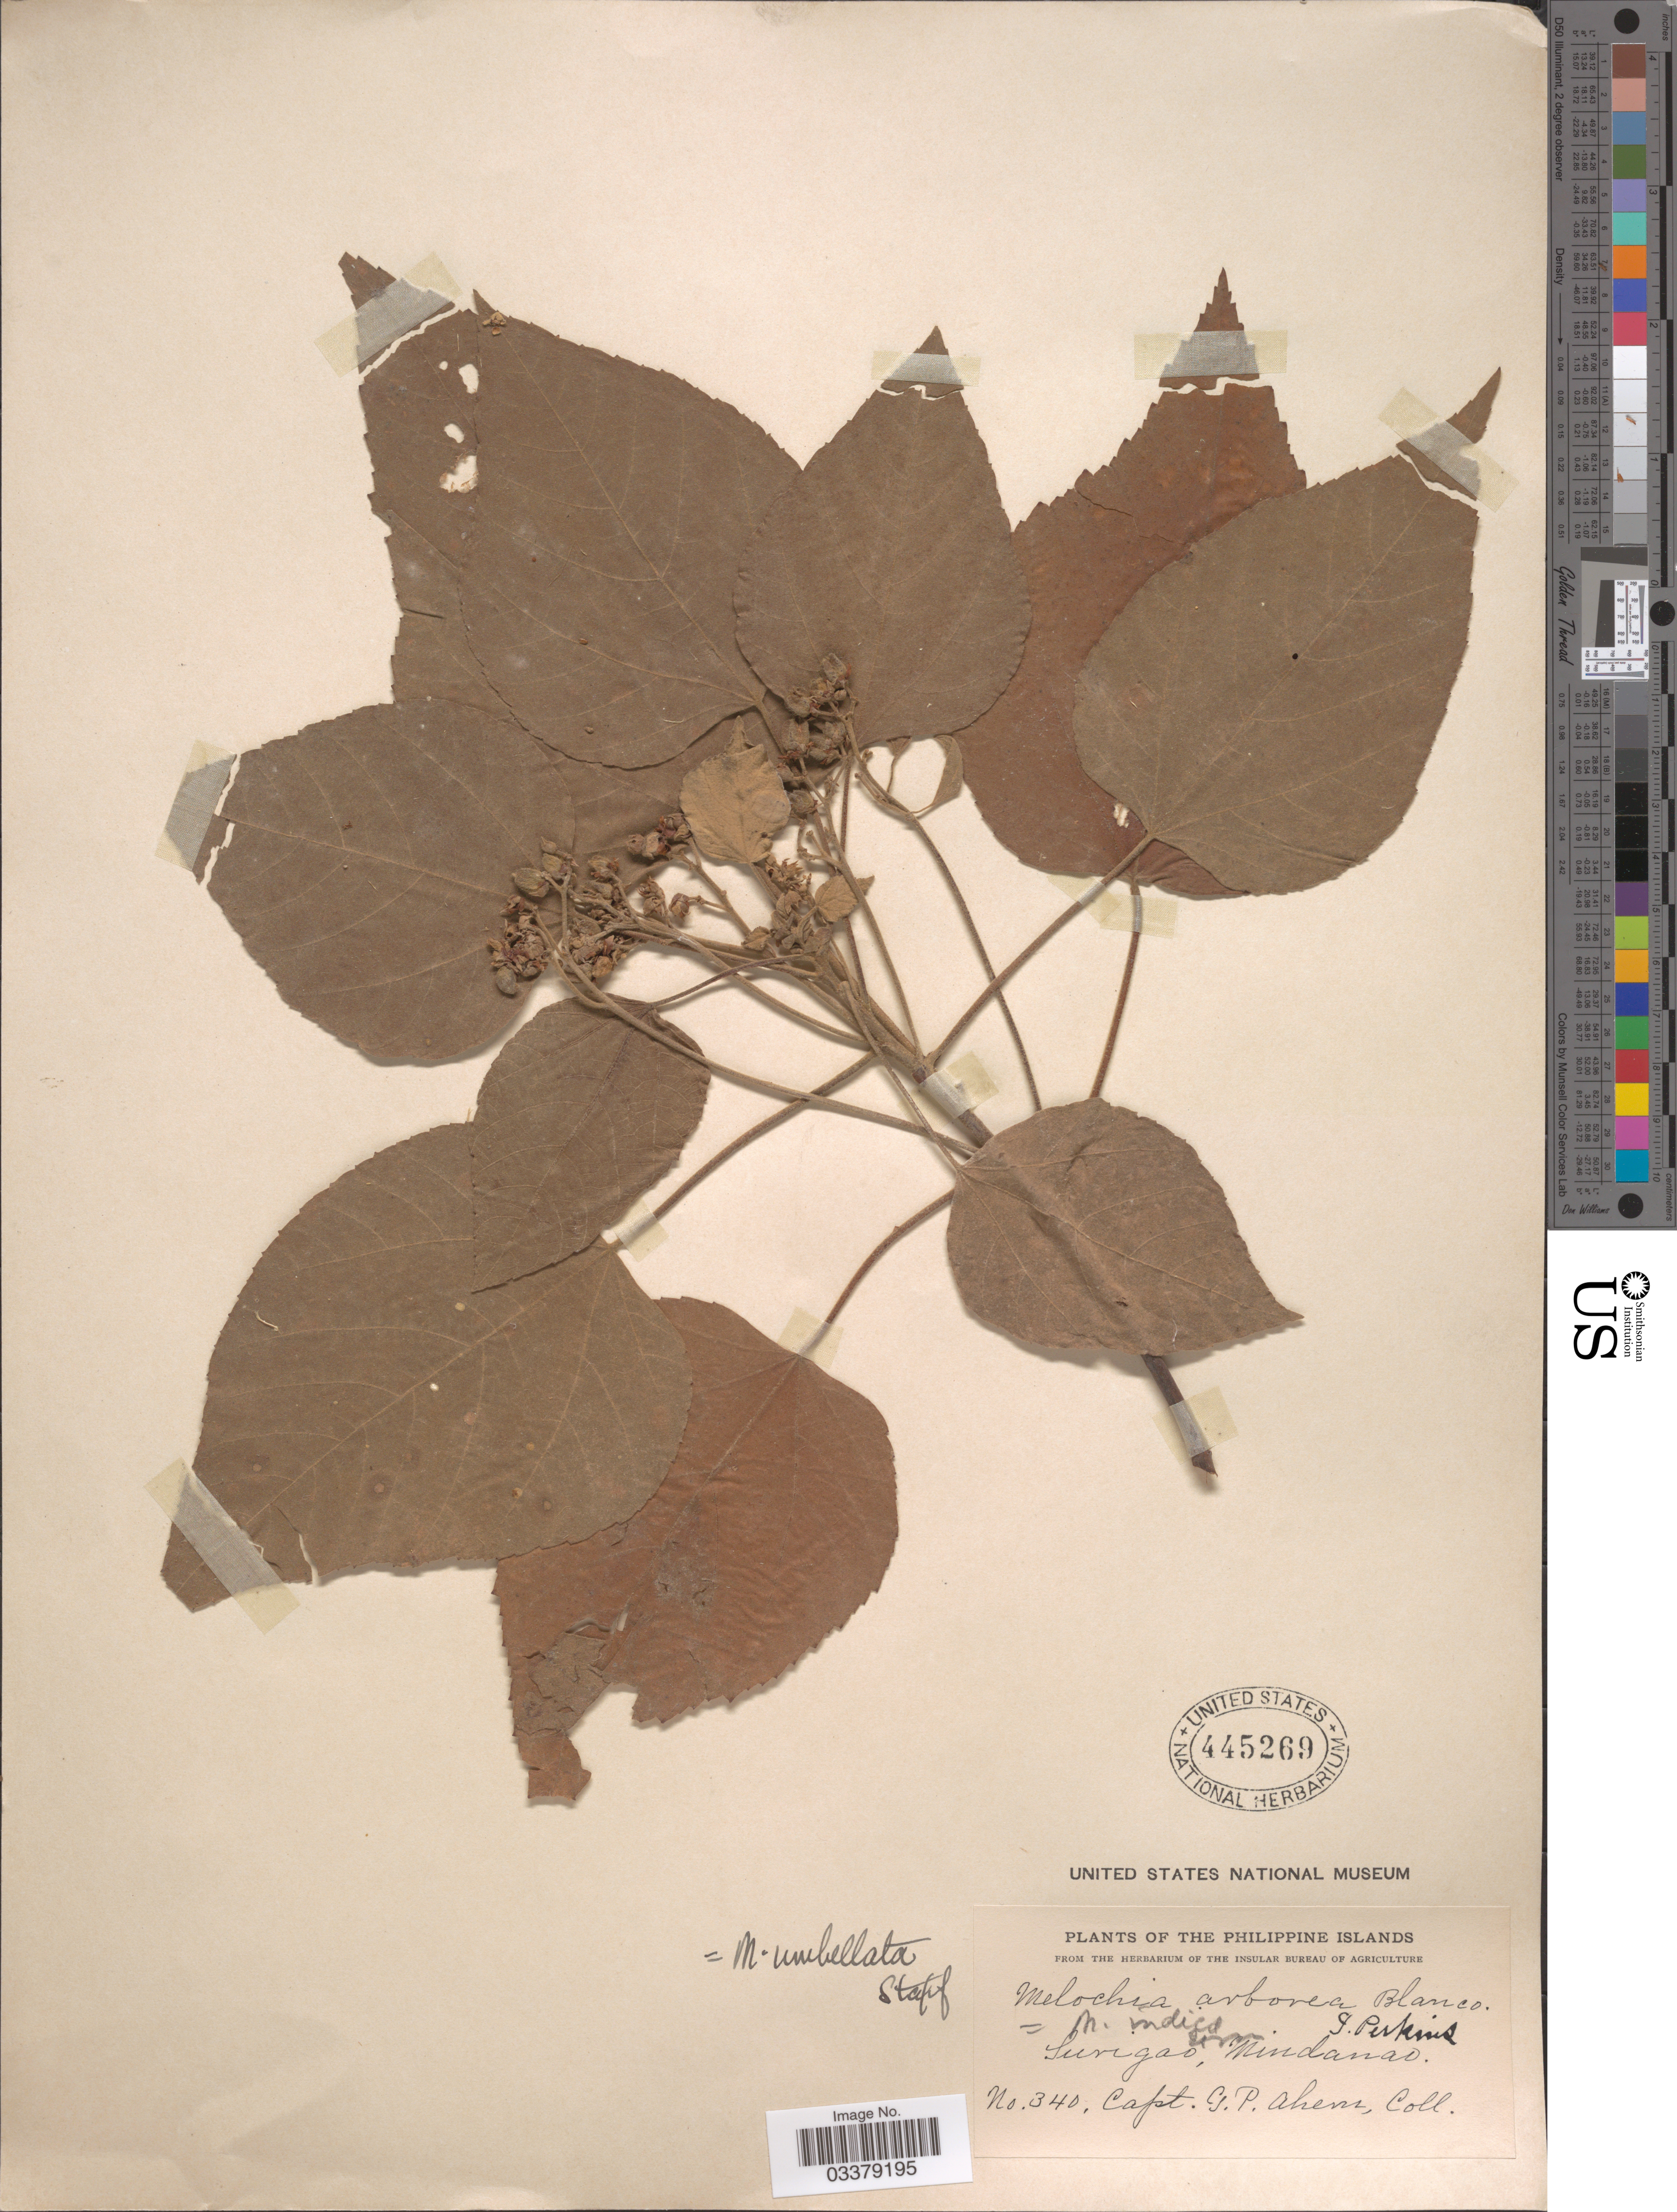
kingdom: Plantae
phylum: Tracheophyta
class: Magnoliopsida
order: Malvales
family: Malvaceae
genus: Melochia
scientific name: Melochia umbellata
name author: Stapf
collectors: G. Ahern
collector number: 340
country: Philippines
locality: Surigao, Mindanao.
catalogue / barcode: US 445269